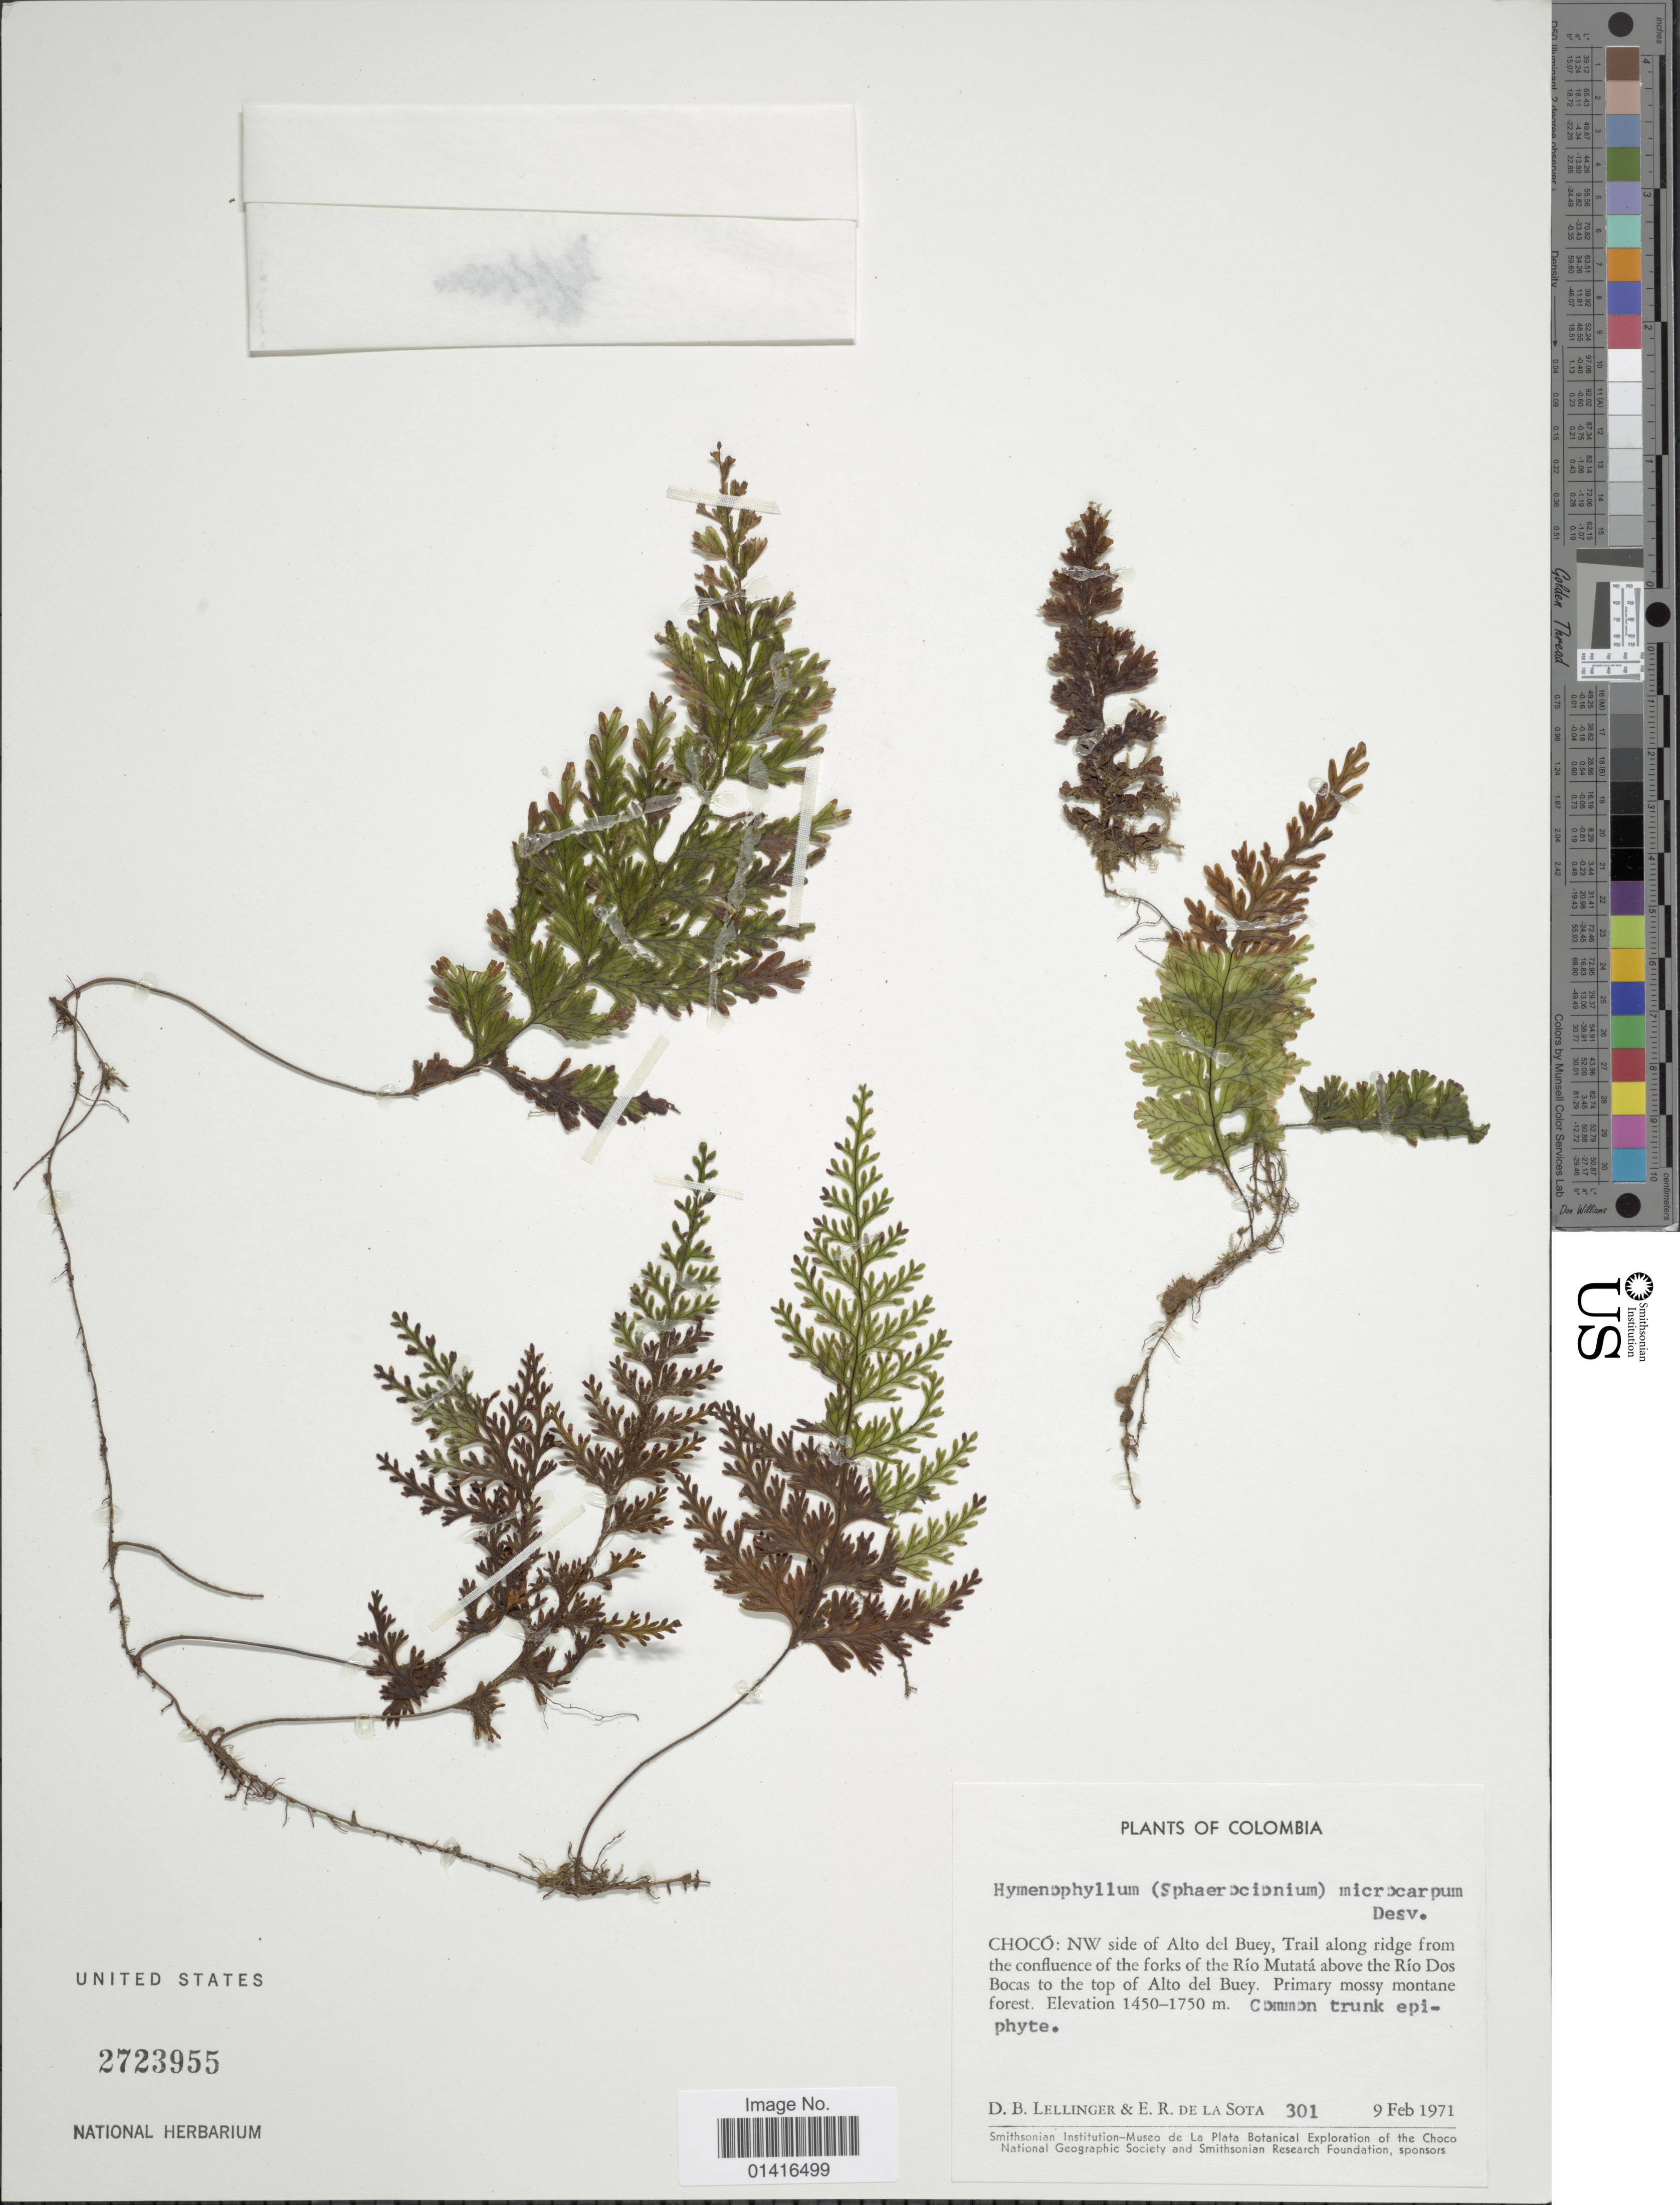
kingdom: Plantae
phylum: Tracheophyta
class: Polypodiopsida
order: Hymenophyllales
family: Hymenophyllaceae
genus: Hymenophyllum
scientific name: Hymenophyllum microcarpum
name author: (Desv.) Lellinger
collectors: D. B. Lellinger & E. R. de la Sota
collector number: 301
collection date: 1971-02-09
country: Colombia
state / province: Chocó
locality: Nw side of Alto del Buey, Trail along ridge from the confluence of the forks of the Río Mutatá above the Río Dos Bocas to the top of Alto del Buey.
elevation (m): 1450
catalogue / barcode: US 2723955